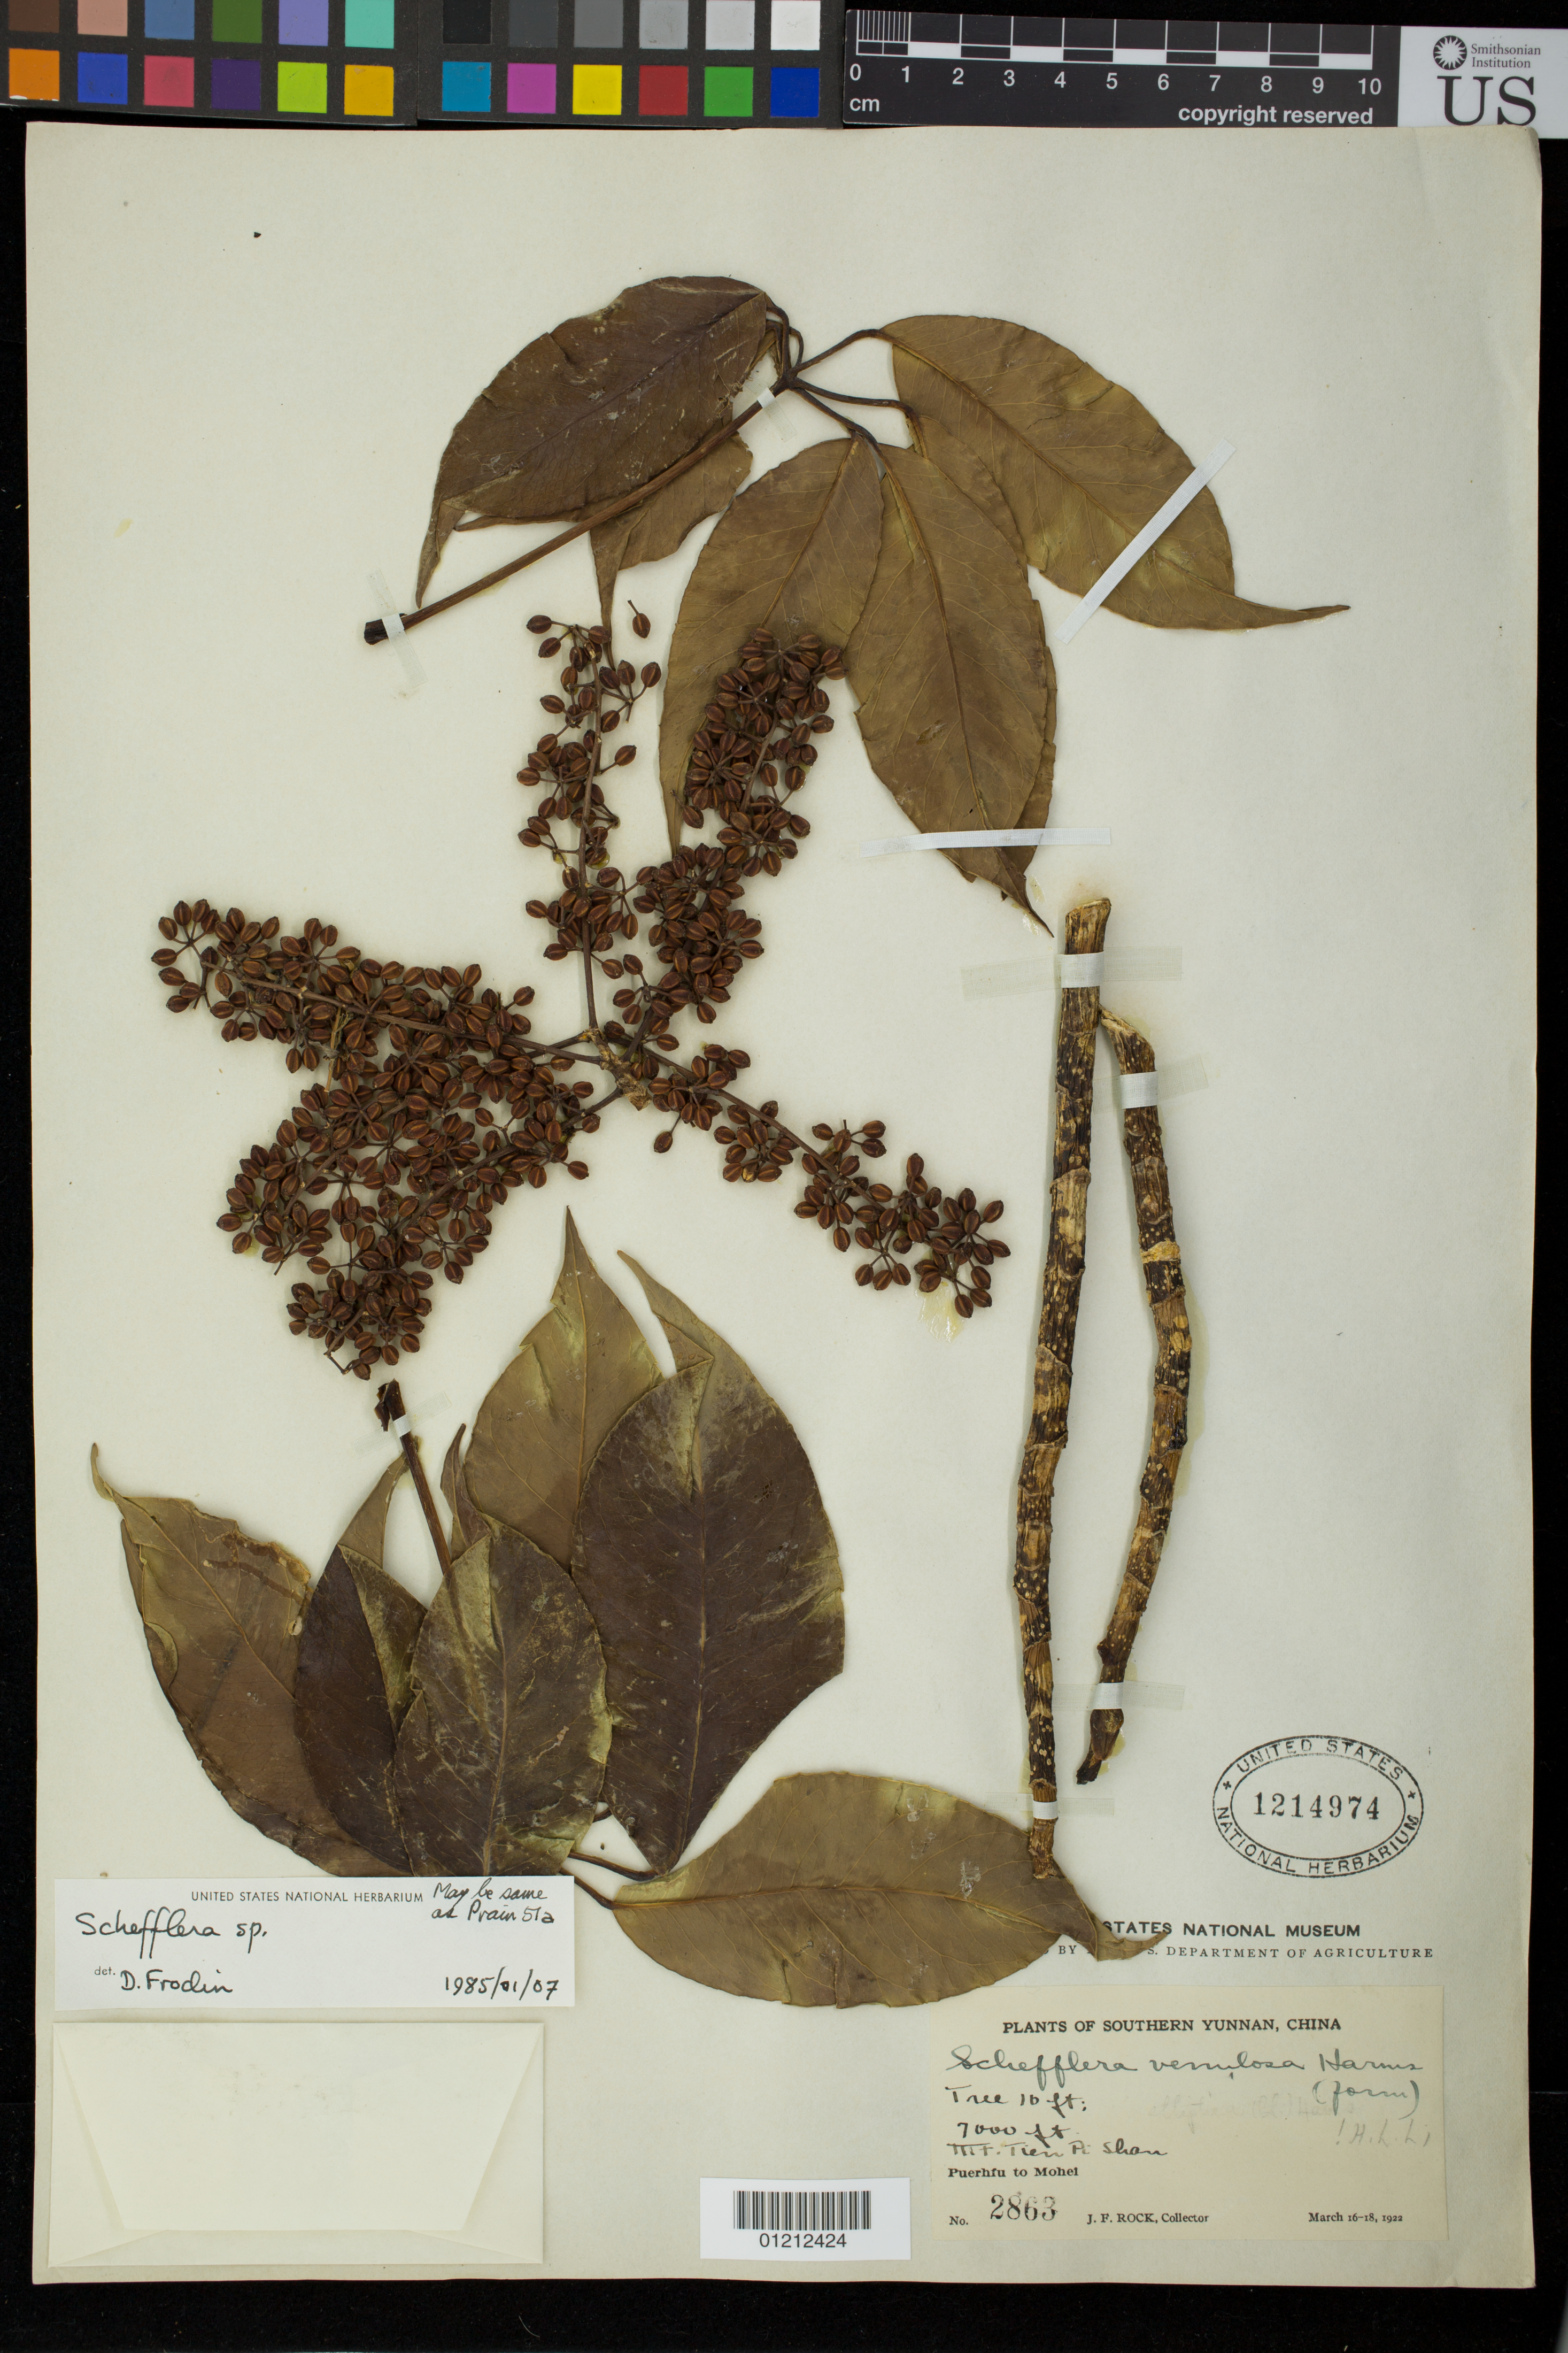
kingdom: Plantae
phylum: Tracheophyta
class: Magnoliopsida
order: Apiales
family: Araliaceae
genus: Schefflera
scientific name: Schefflera sp.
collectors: J. Rock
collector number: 2863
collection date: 1922-03-16/1922-03-18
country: China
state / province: Yunnan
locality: Puerhfu [Ning'er] to Mohei. Mt. Tien Pi Shan.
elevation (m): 2134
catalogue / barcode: US 1214974